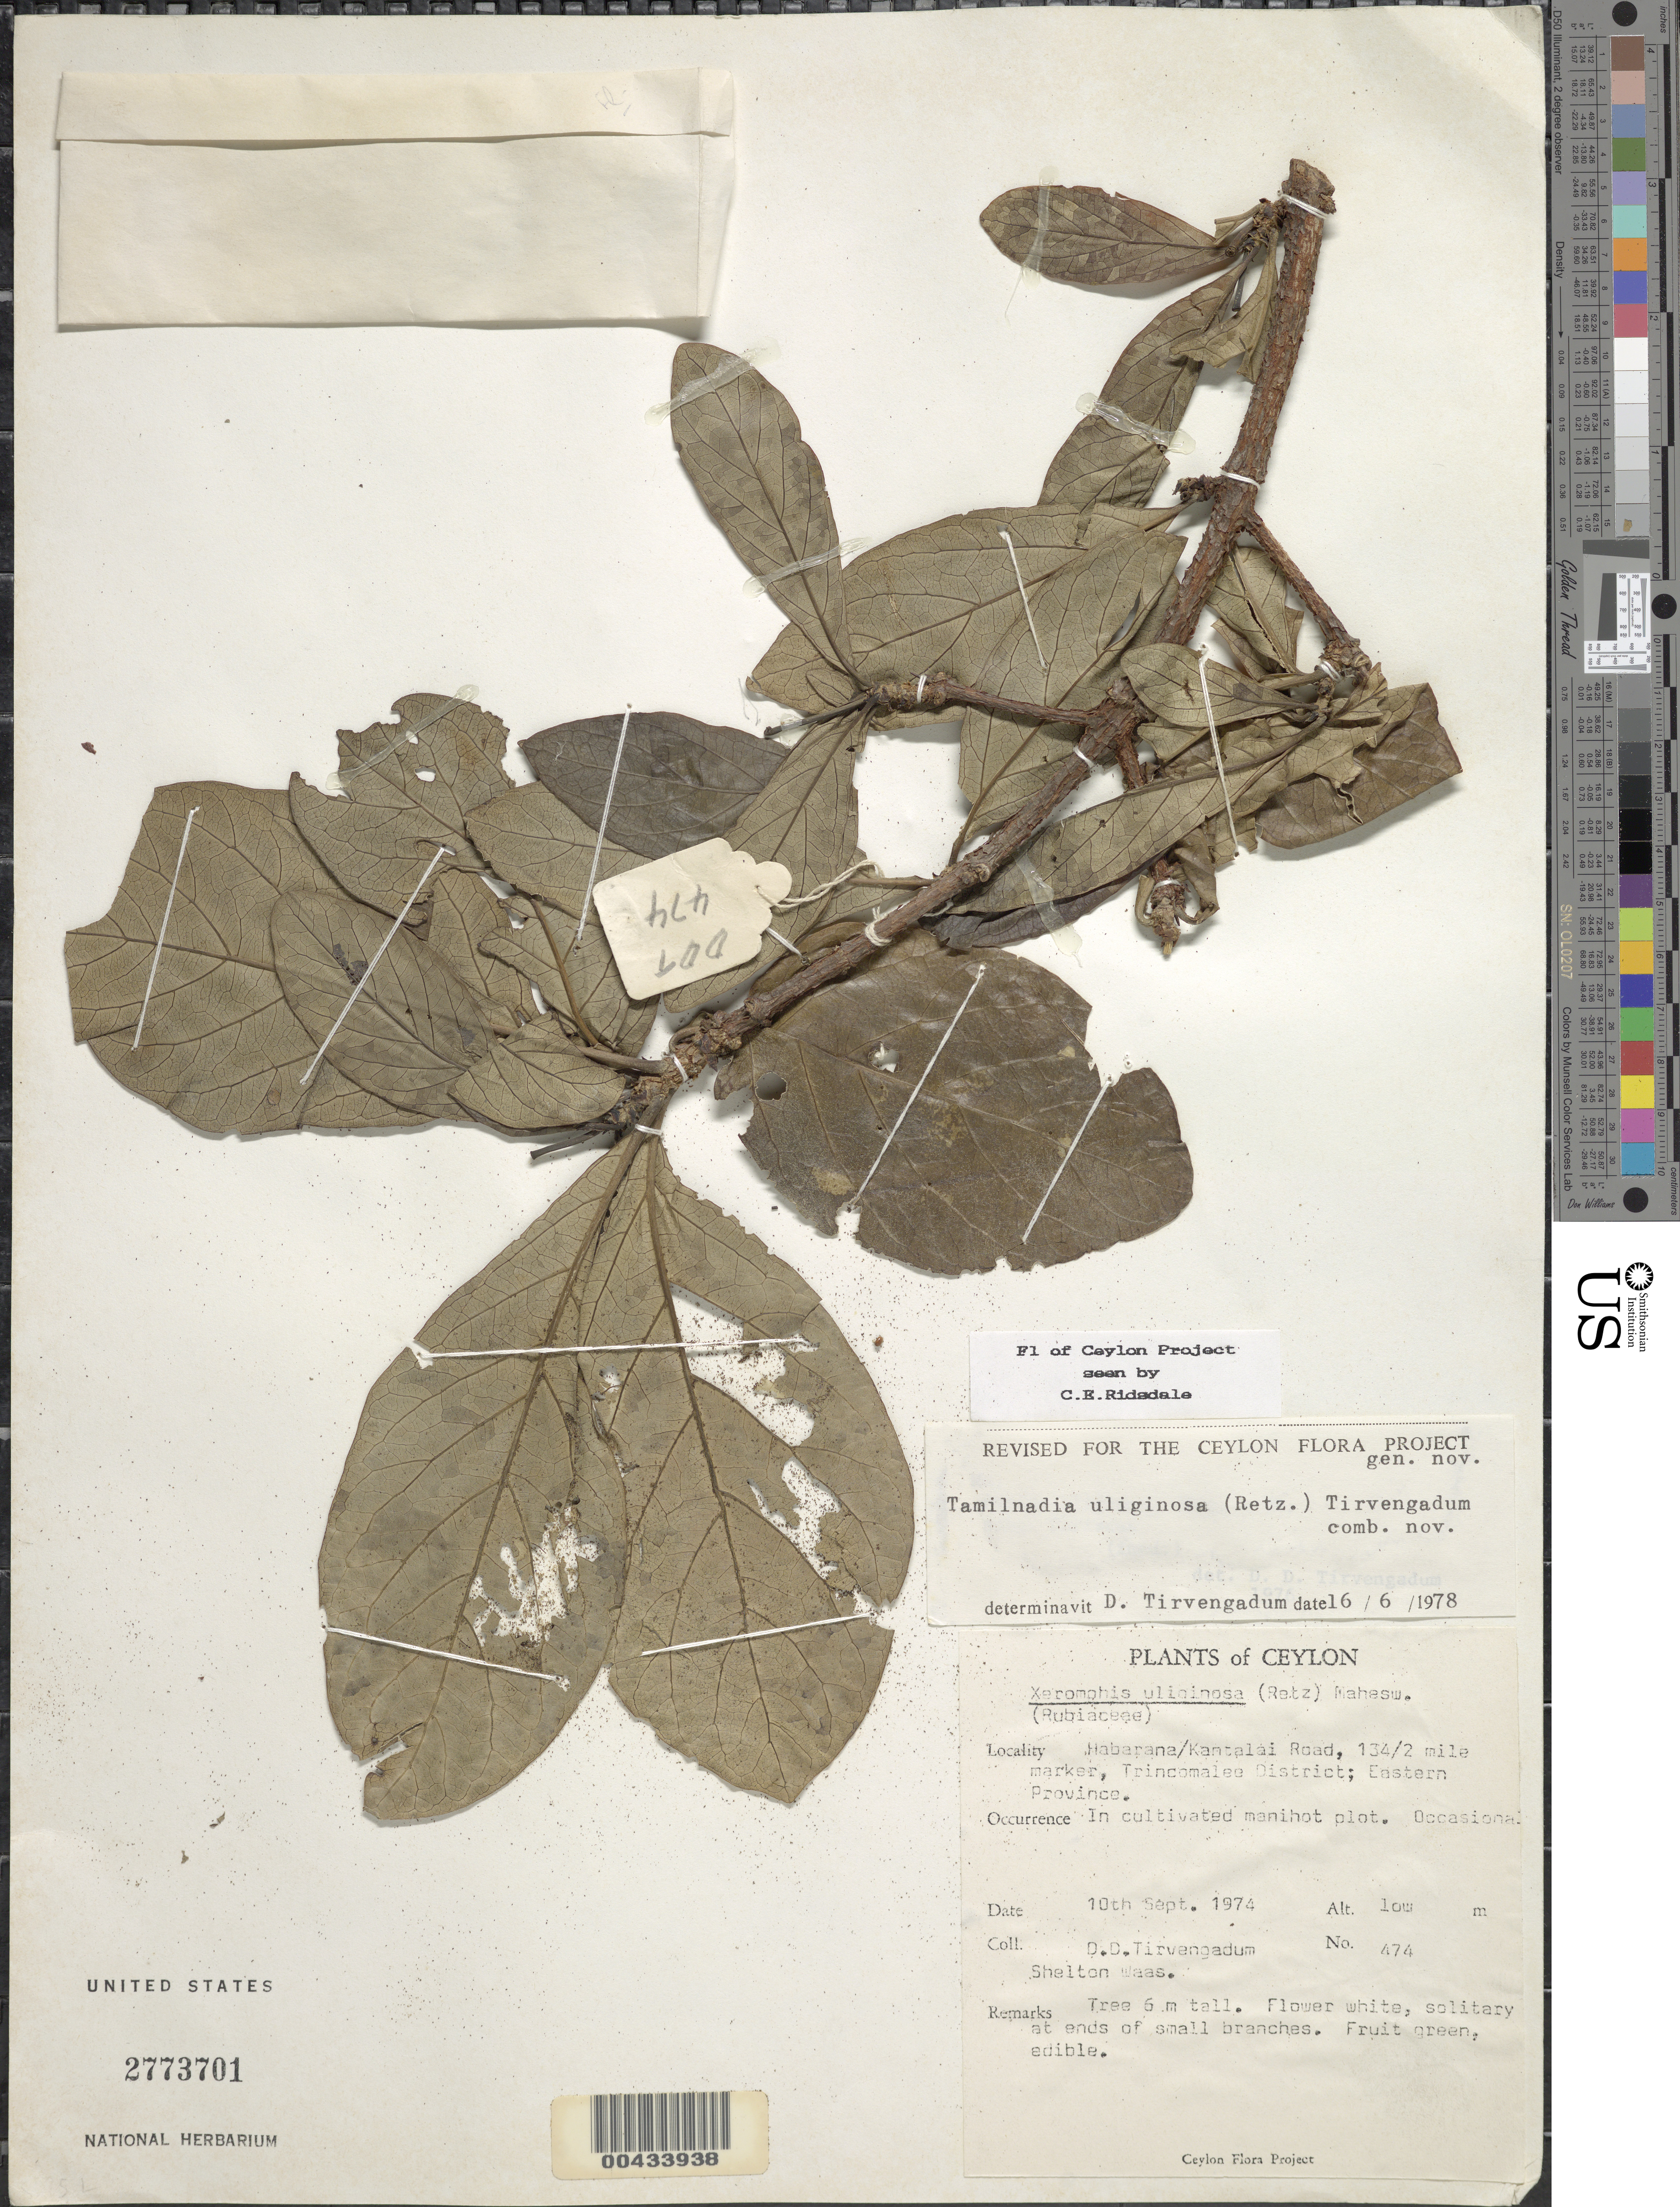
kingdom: Plantae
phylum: Tracheophyta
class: Magnoliopsida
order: Gentianales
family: Rubiaceae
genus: Tamilnadia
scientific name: Tamilnadia uliginosa (Retz.) Tirvengadum comb. nov.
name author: (Retz.) Tirveng.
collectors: D. Tirvengadum & S. Waas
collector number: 474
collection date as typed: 10 Sep 1974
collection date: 1974-09-10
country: Sri Lanka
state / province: Eastern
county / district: Trincomalee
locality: Habarana-Kantalai Rd, 134/2 mi marker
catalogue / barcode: US 2773701